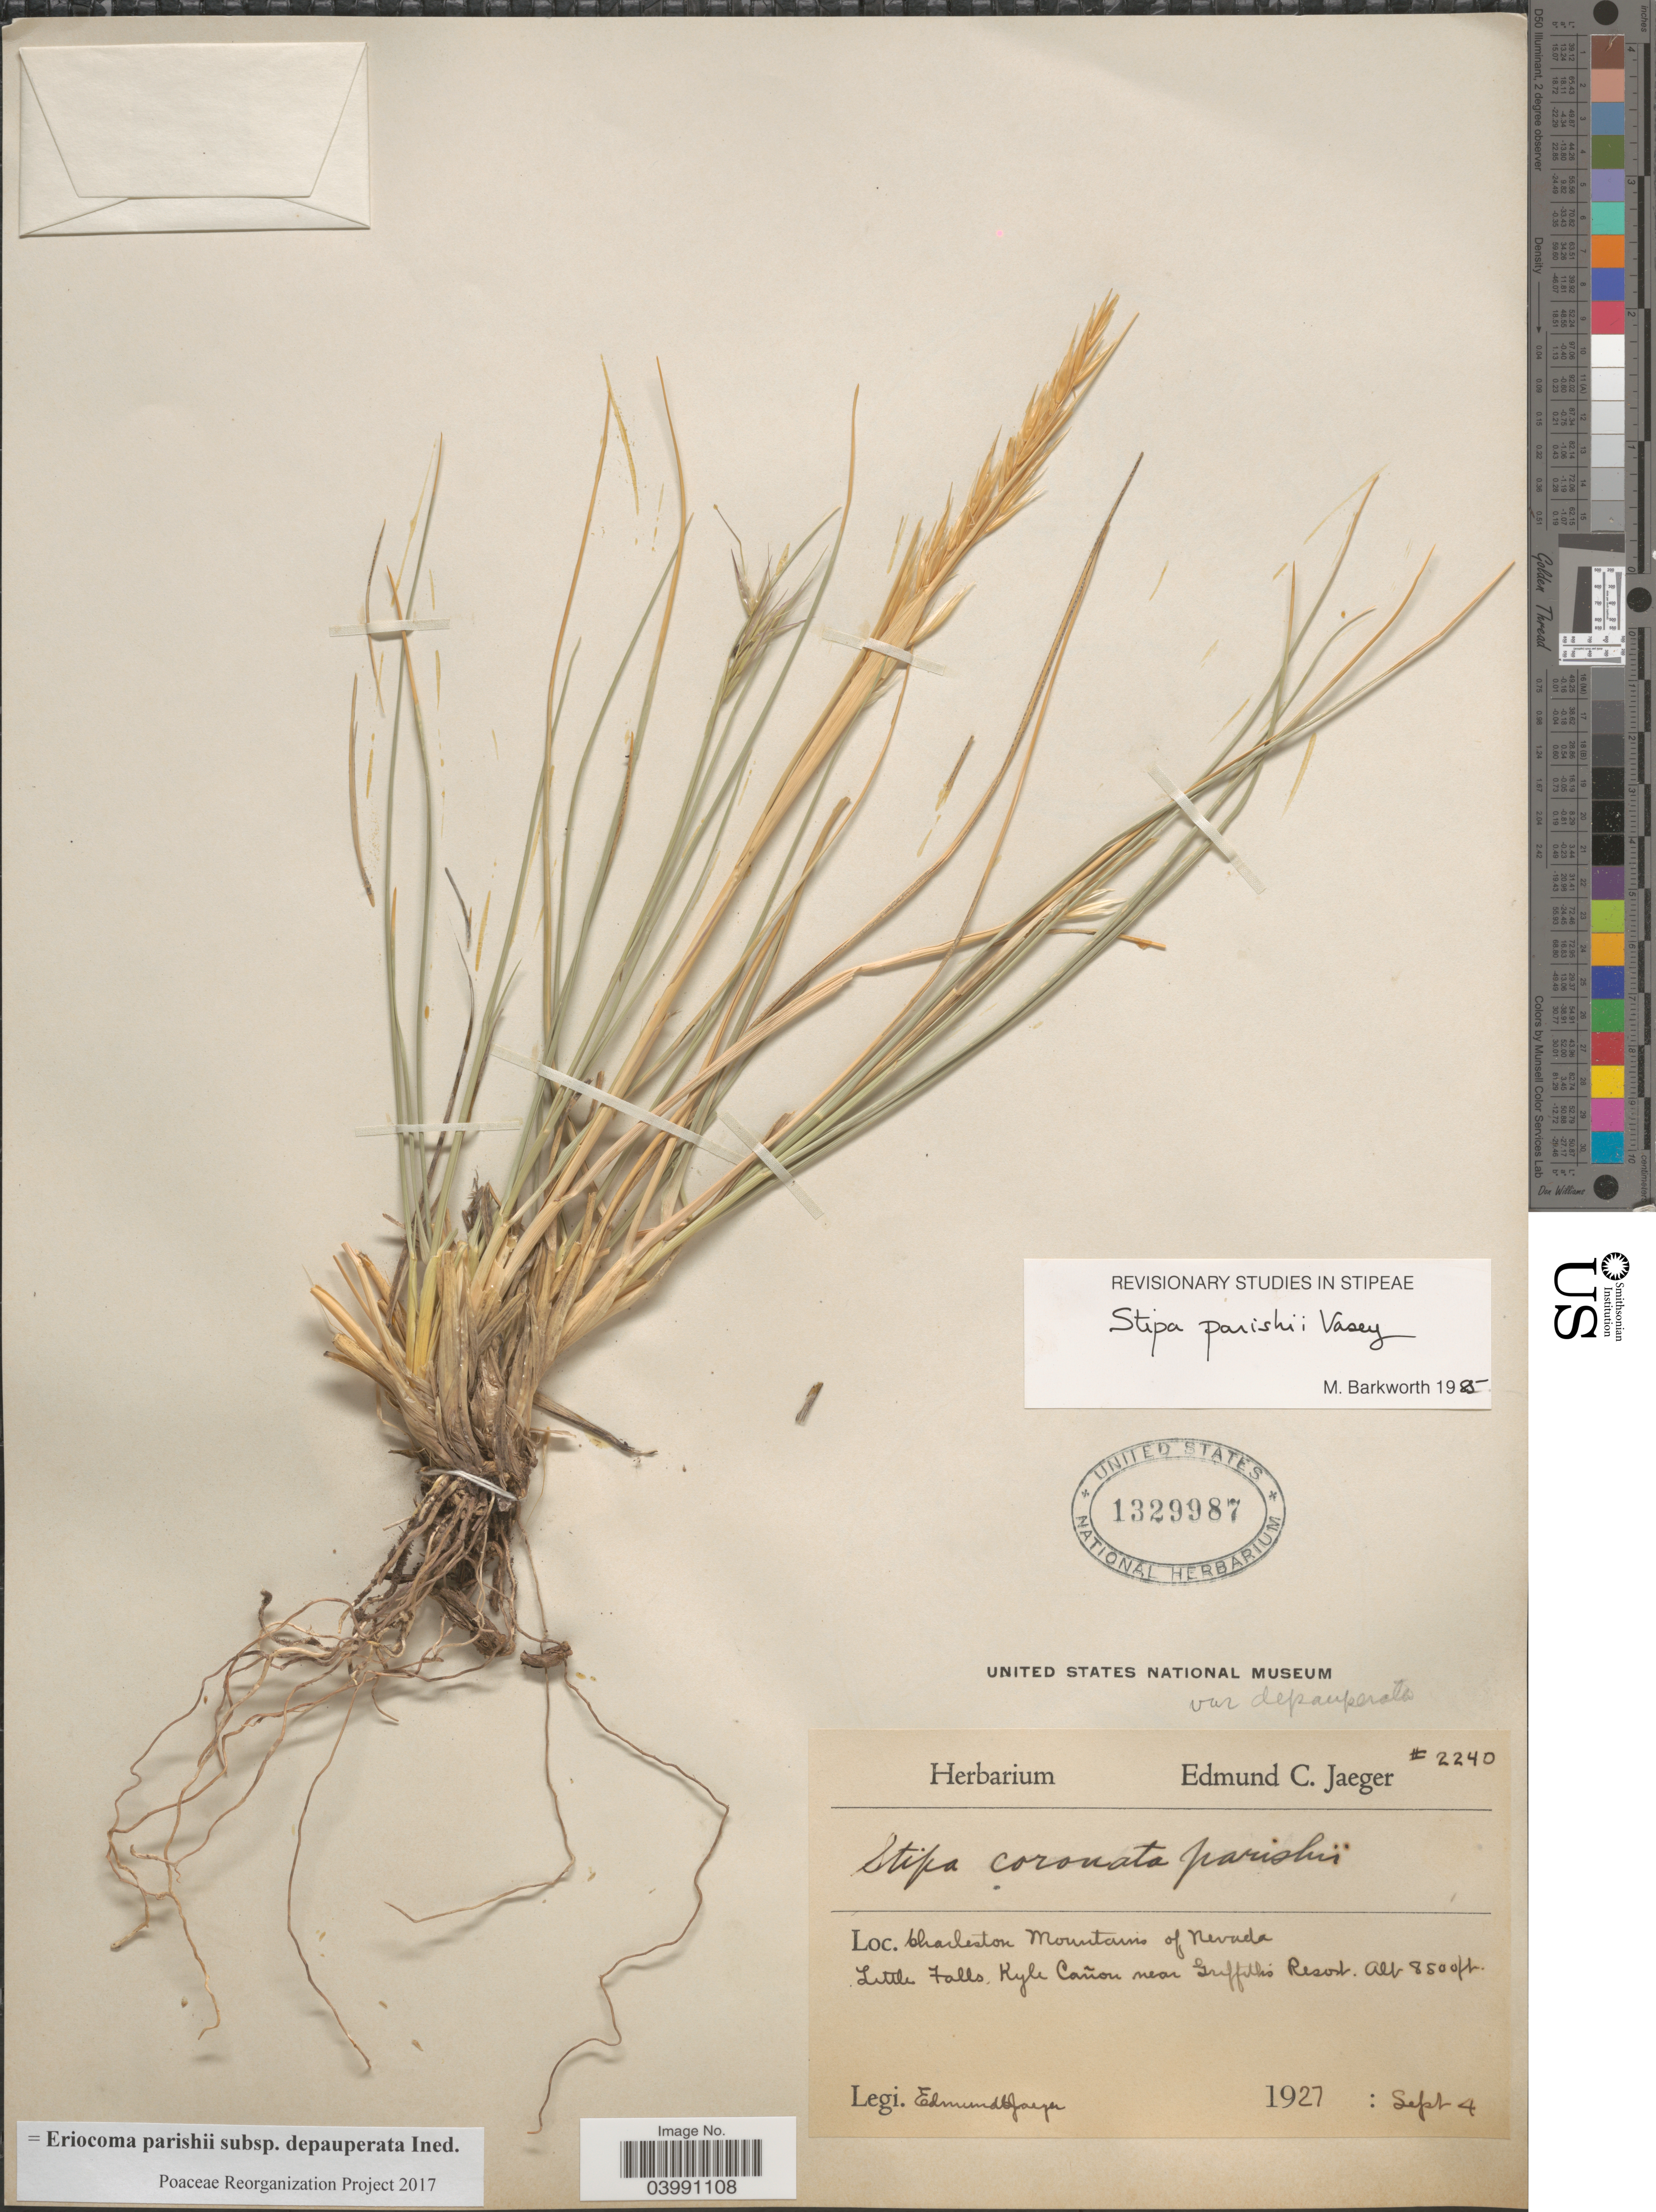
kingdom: Plantae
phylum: Tracheophyta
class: Liliopsida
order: Poales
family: Poaceae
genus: Eriocoma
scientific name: Eriocoma parishii subsp. depauperata ined.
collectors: E. Jaeger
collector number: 2240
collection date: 1927-09-04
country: United States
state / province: Nevada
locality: Charleston Mountains of Nevada. Little Falls, Kyle Cañon near Griffith's Resort.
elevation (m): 2591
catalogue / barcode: US 1329987